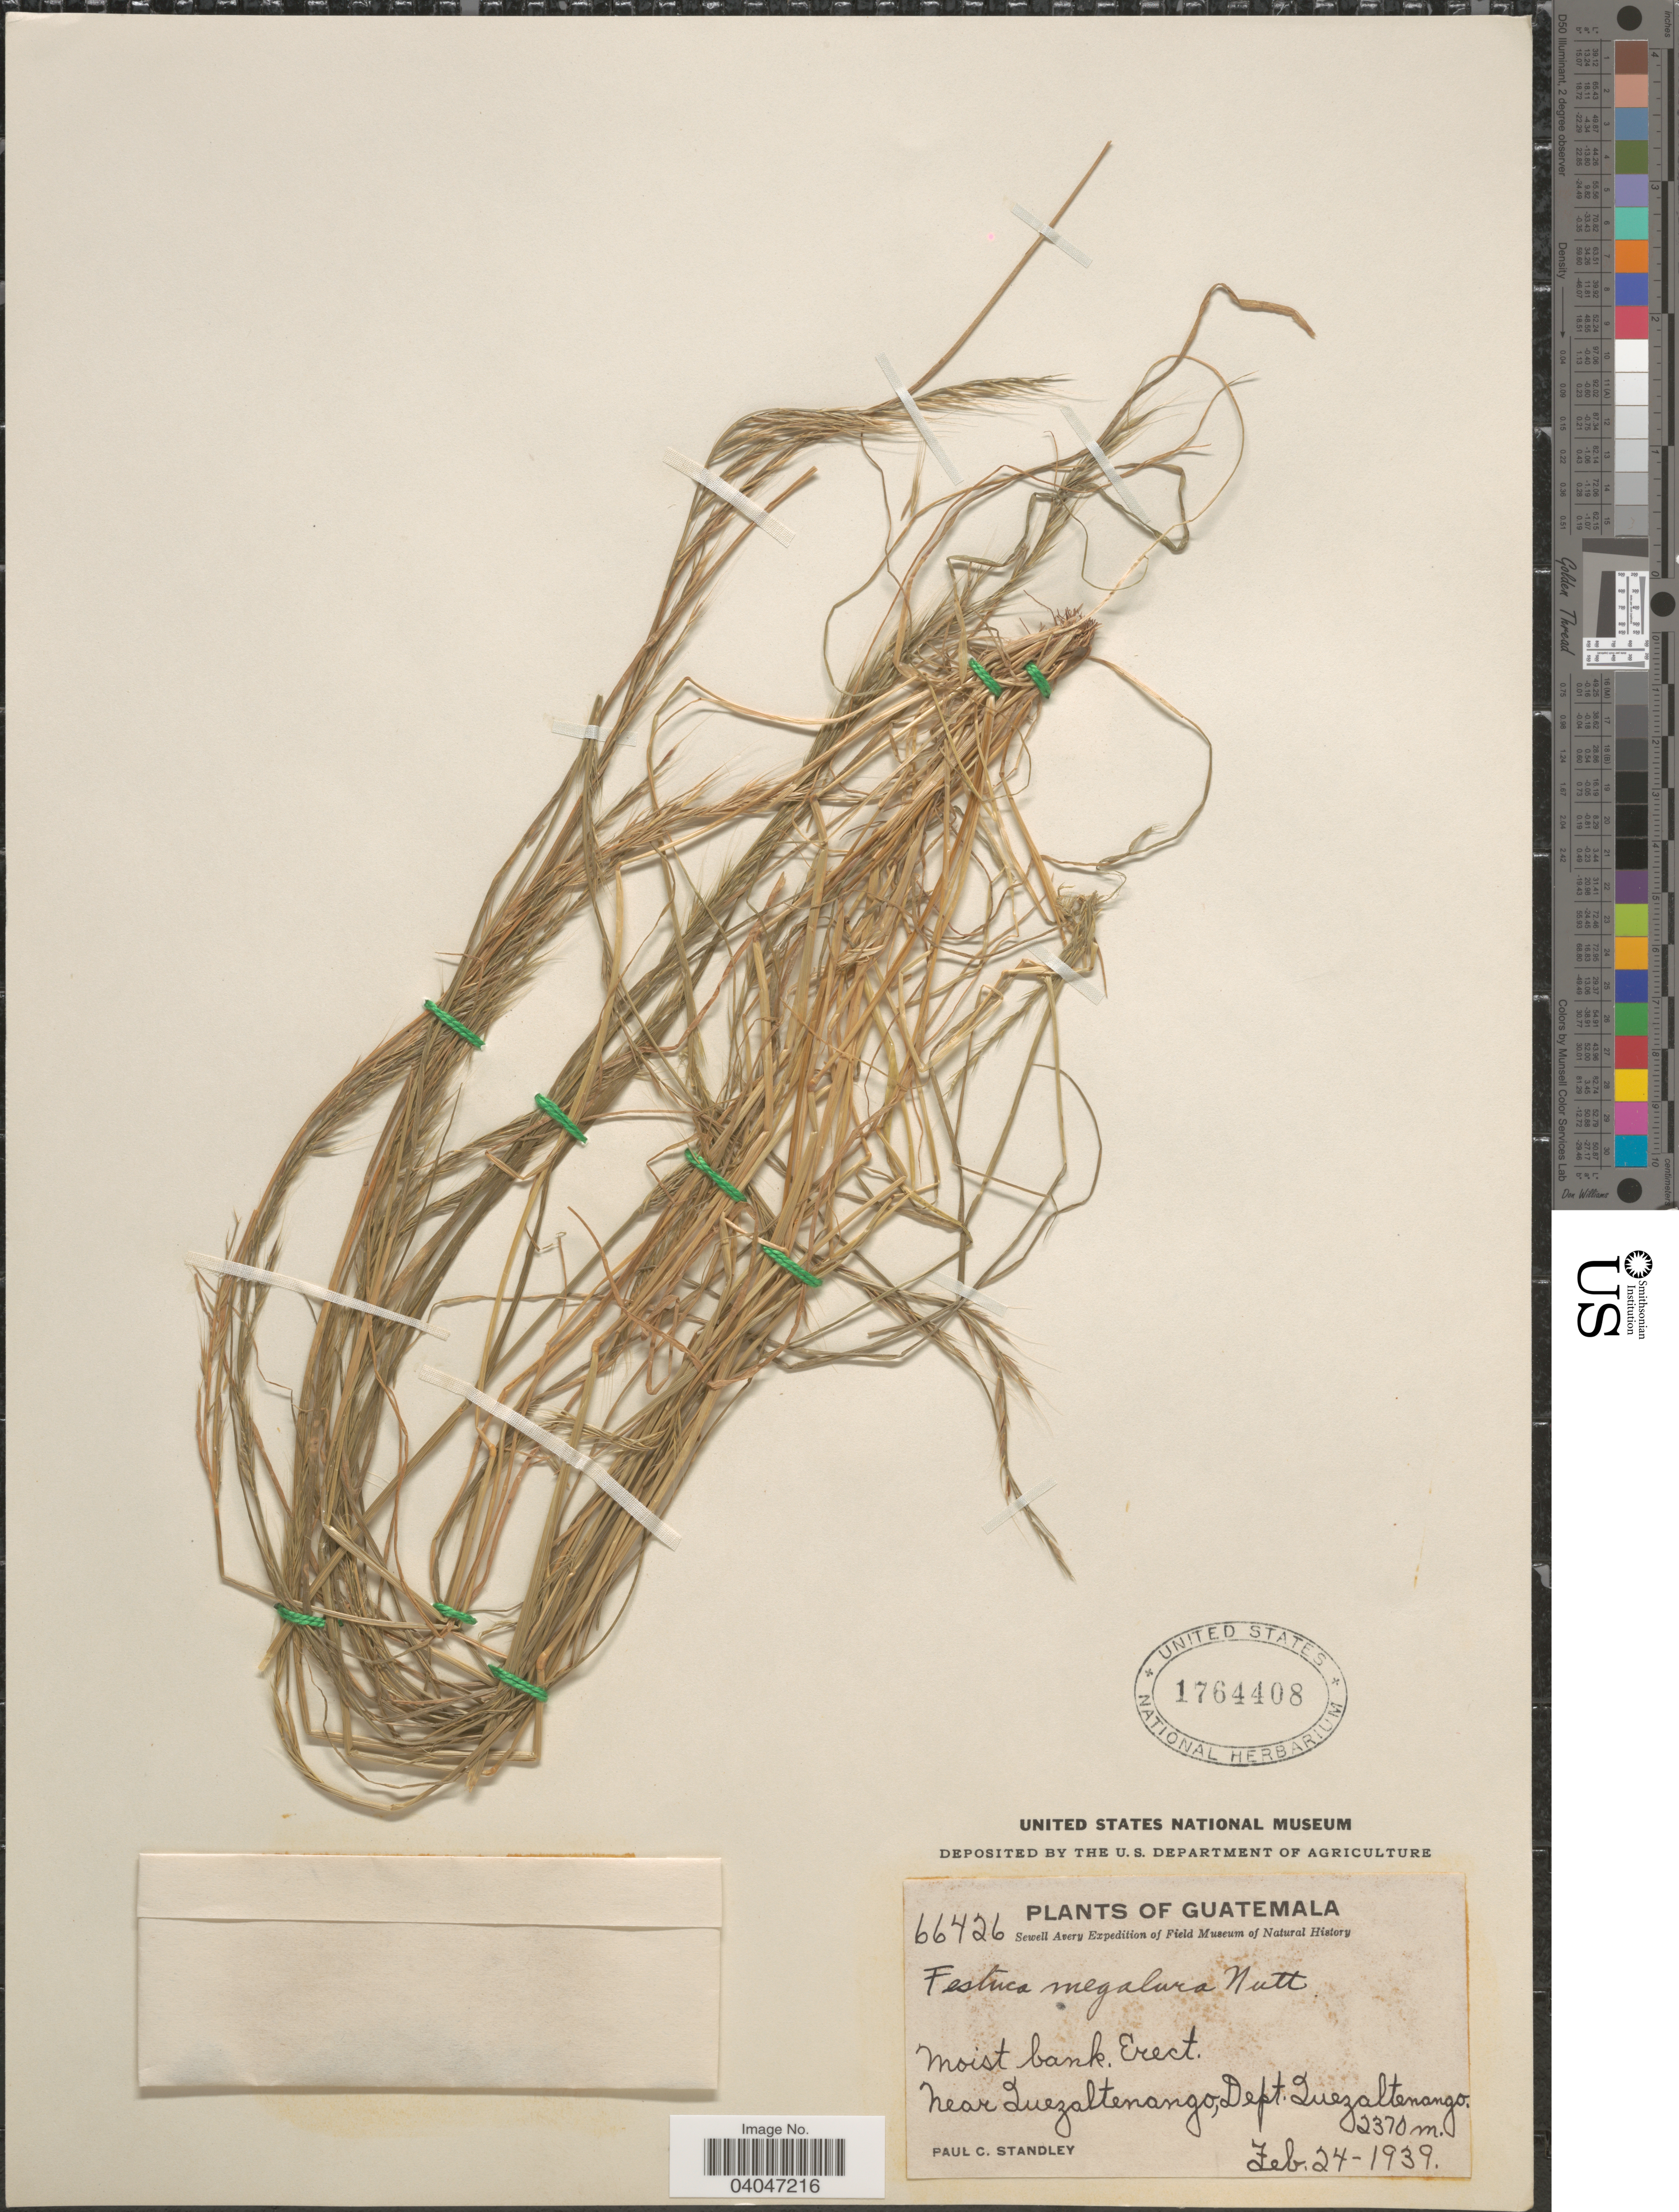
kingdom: Plantae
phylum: Tracheophyta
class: Liliopsida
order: Poales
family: Poaceae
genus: Festuca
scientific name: Festuca megalura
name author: Nutt.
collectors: P. C. Standley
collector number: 66426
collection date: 1939-02-24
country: Guatemala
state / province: Quetzaltenango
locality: Moist bank. Near Quezaltenango, Dept. Quezaltenango.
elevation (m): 2370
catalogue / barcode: US 1764408